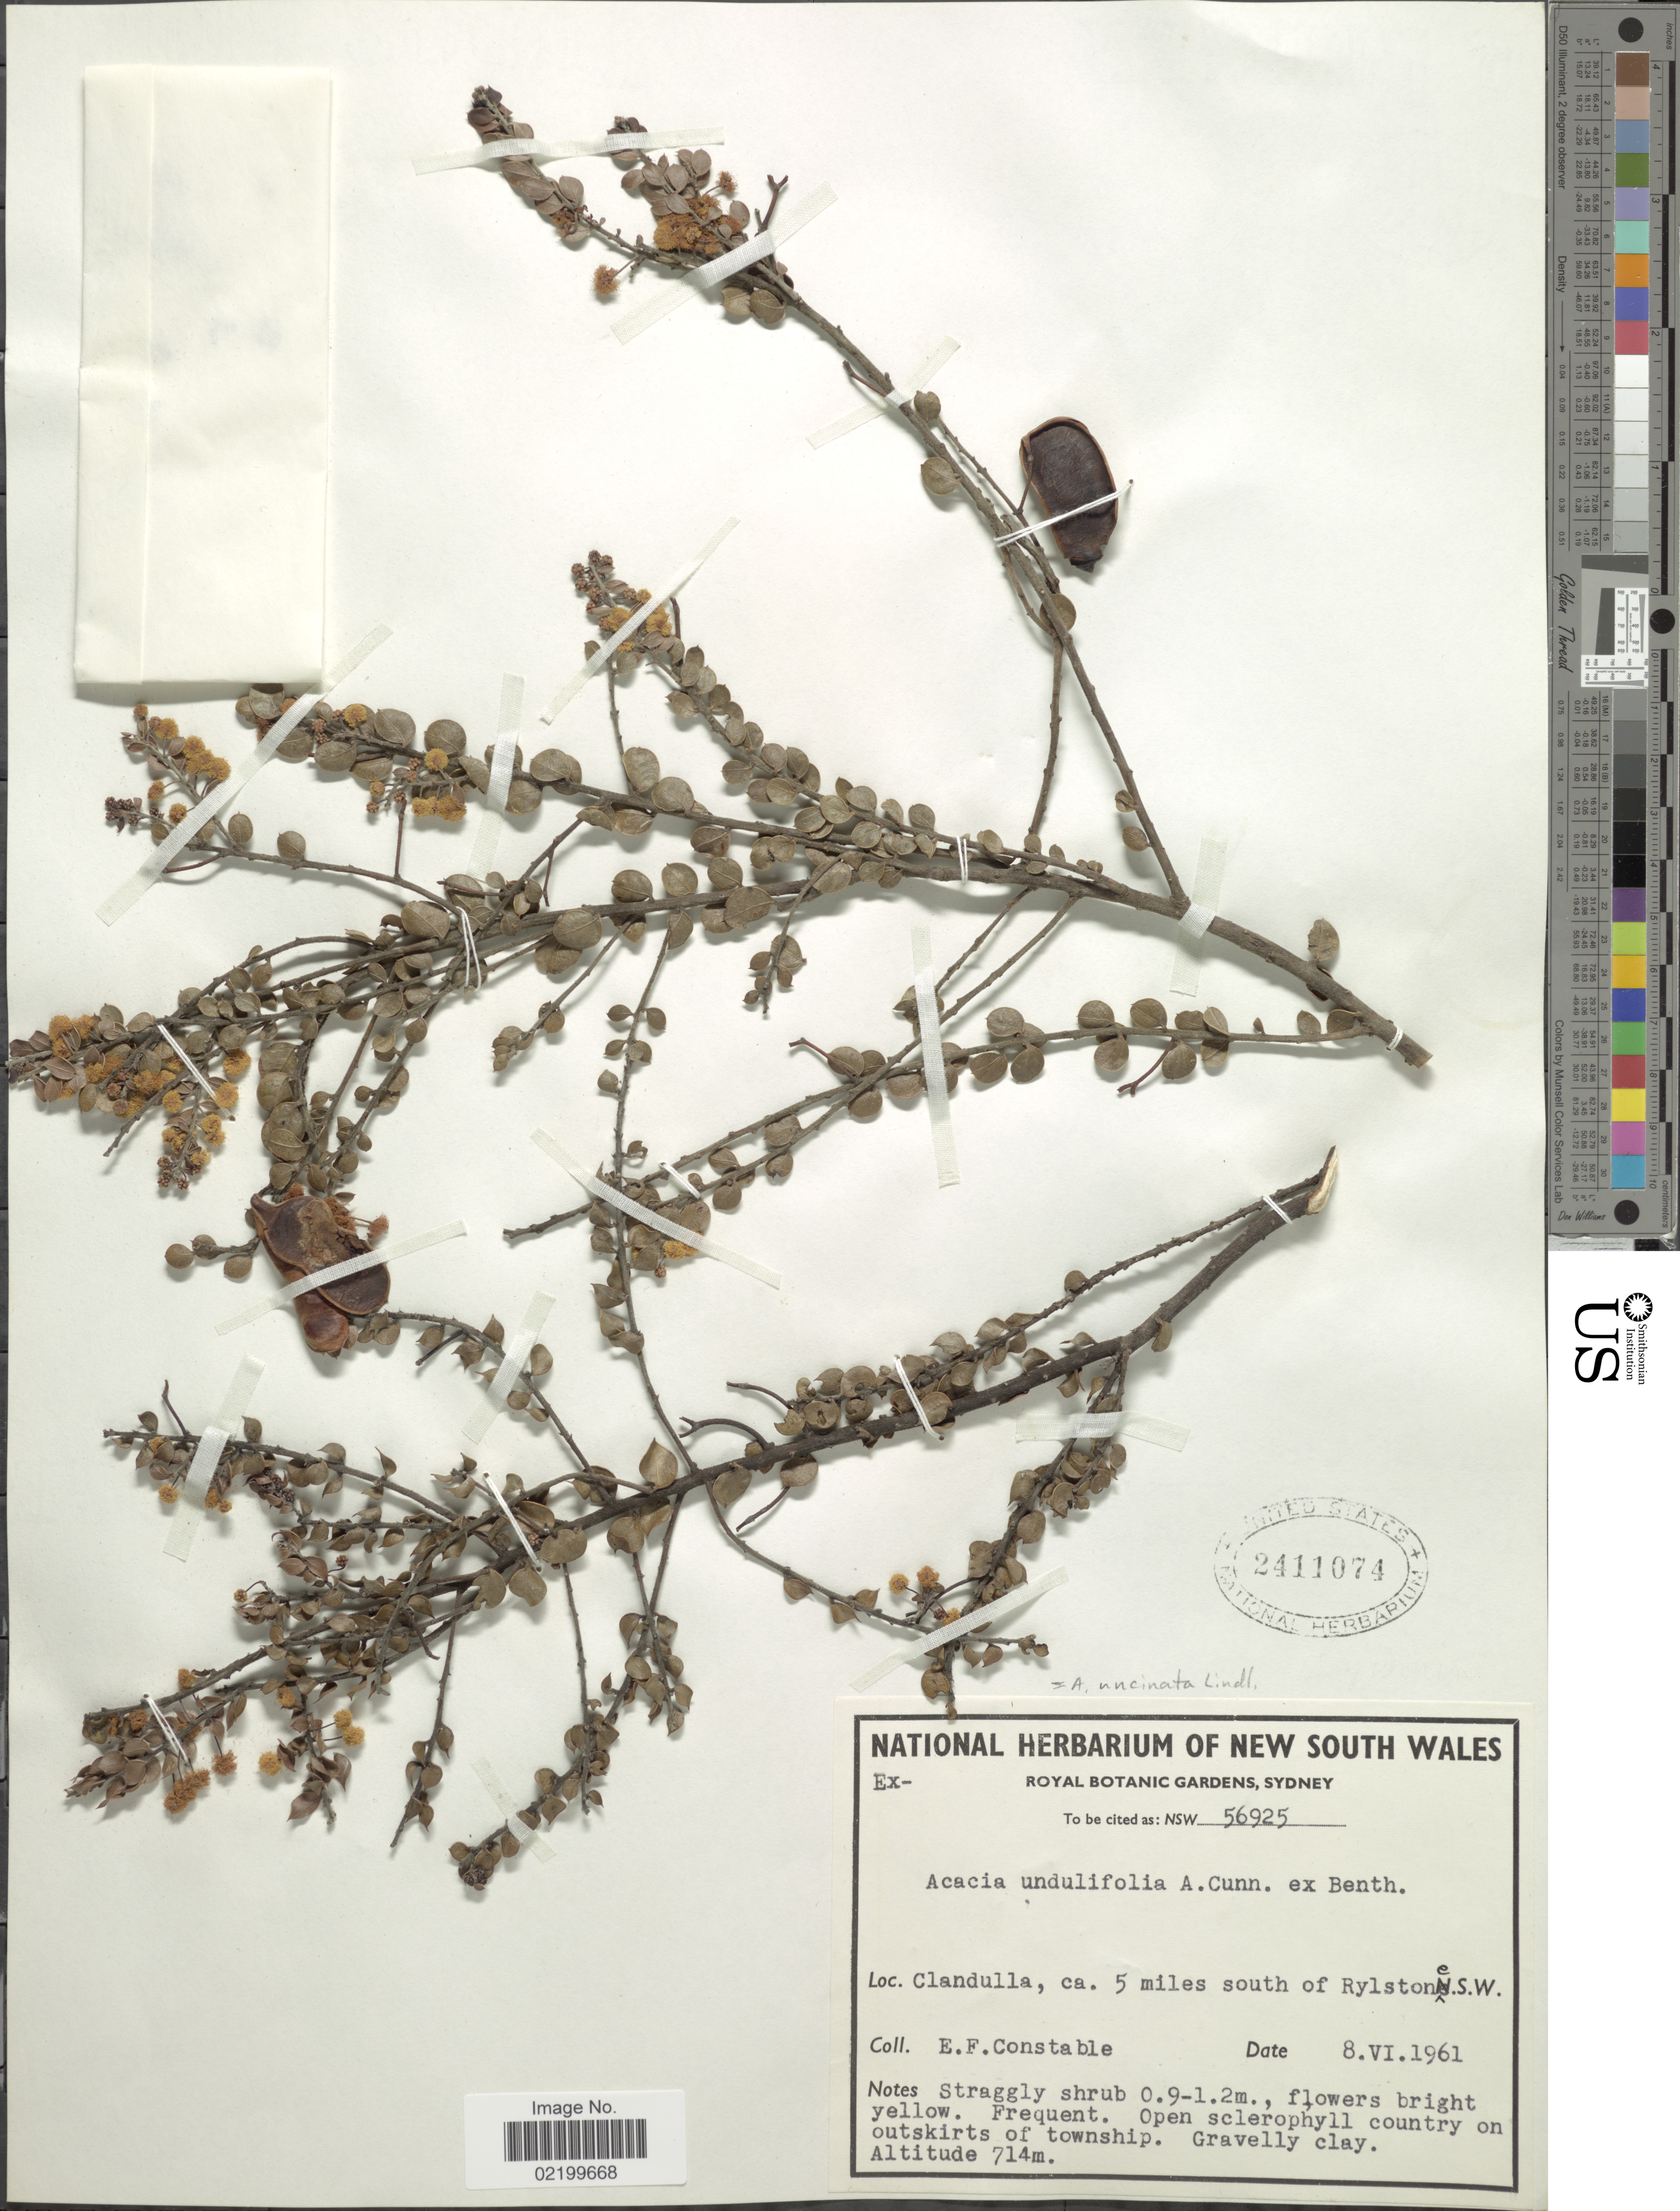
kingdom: Plantae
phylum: Tracheophyta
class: Magnoliopsida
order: Fabales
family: Fabaceae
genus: Acacia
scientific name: Acacia uncinata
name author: Lindl.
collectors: E. F. Constable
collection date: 1961-06-08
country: Australia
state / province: New South Wales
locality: Clandulla, ca. 5 miles south of Rylstone, N.S.W.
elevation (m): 714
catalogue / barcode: US 2411074